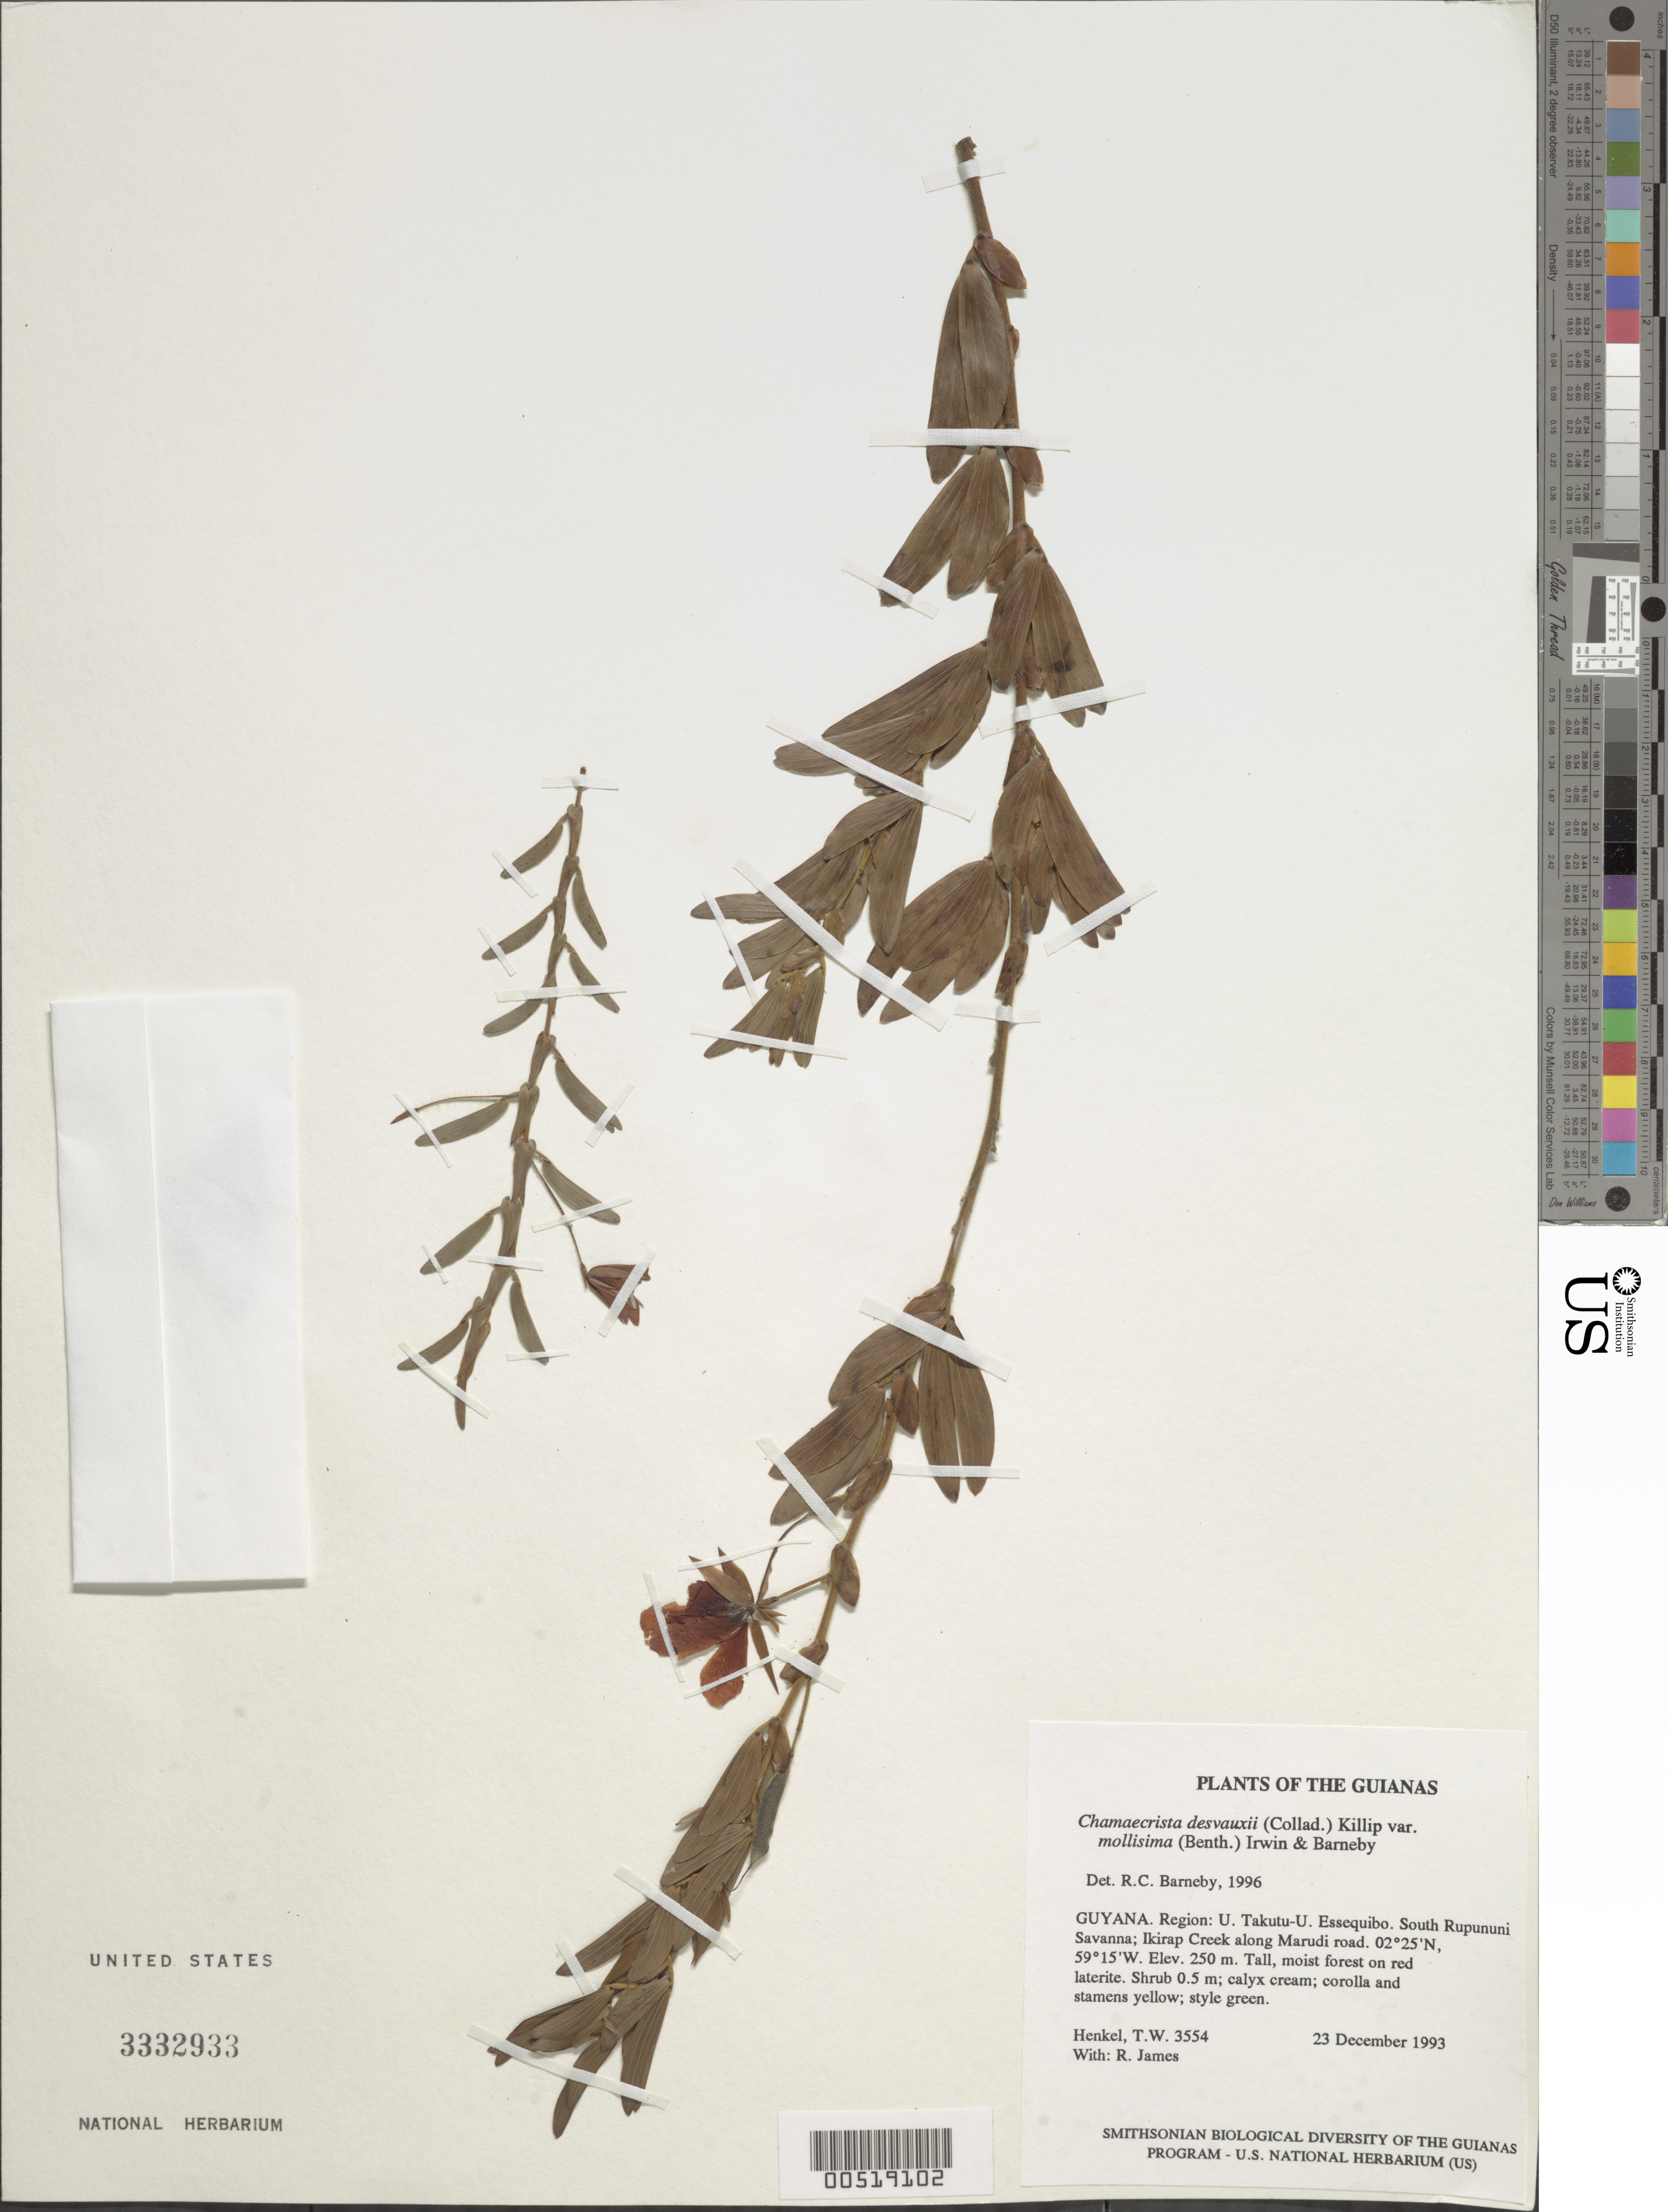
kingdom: Plantae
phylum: Tracheophyta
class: Magnoliopsida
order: Fabales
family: Fabaceae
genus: Chamaecrista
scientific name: Chamaecrista desvauxii var. mollissima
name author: (Benth.) H.S. Irwin & Barneby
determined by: Barneby, Rupert C., (NY)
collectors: T. Henkel & R. James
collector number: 3554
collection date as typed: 23 December 1993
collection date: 1993-12-23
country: Guyana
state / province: U. Takutu-U. Essequibo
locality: South Rupununi Savanna; Ikirap Creek along Marudi road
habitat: Tall, moist forest on red laterite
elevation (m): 250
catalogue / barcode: US 3332933